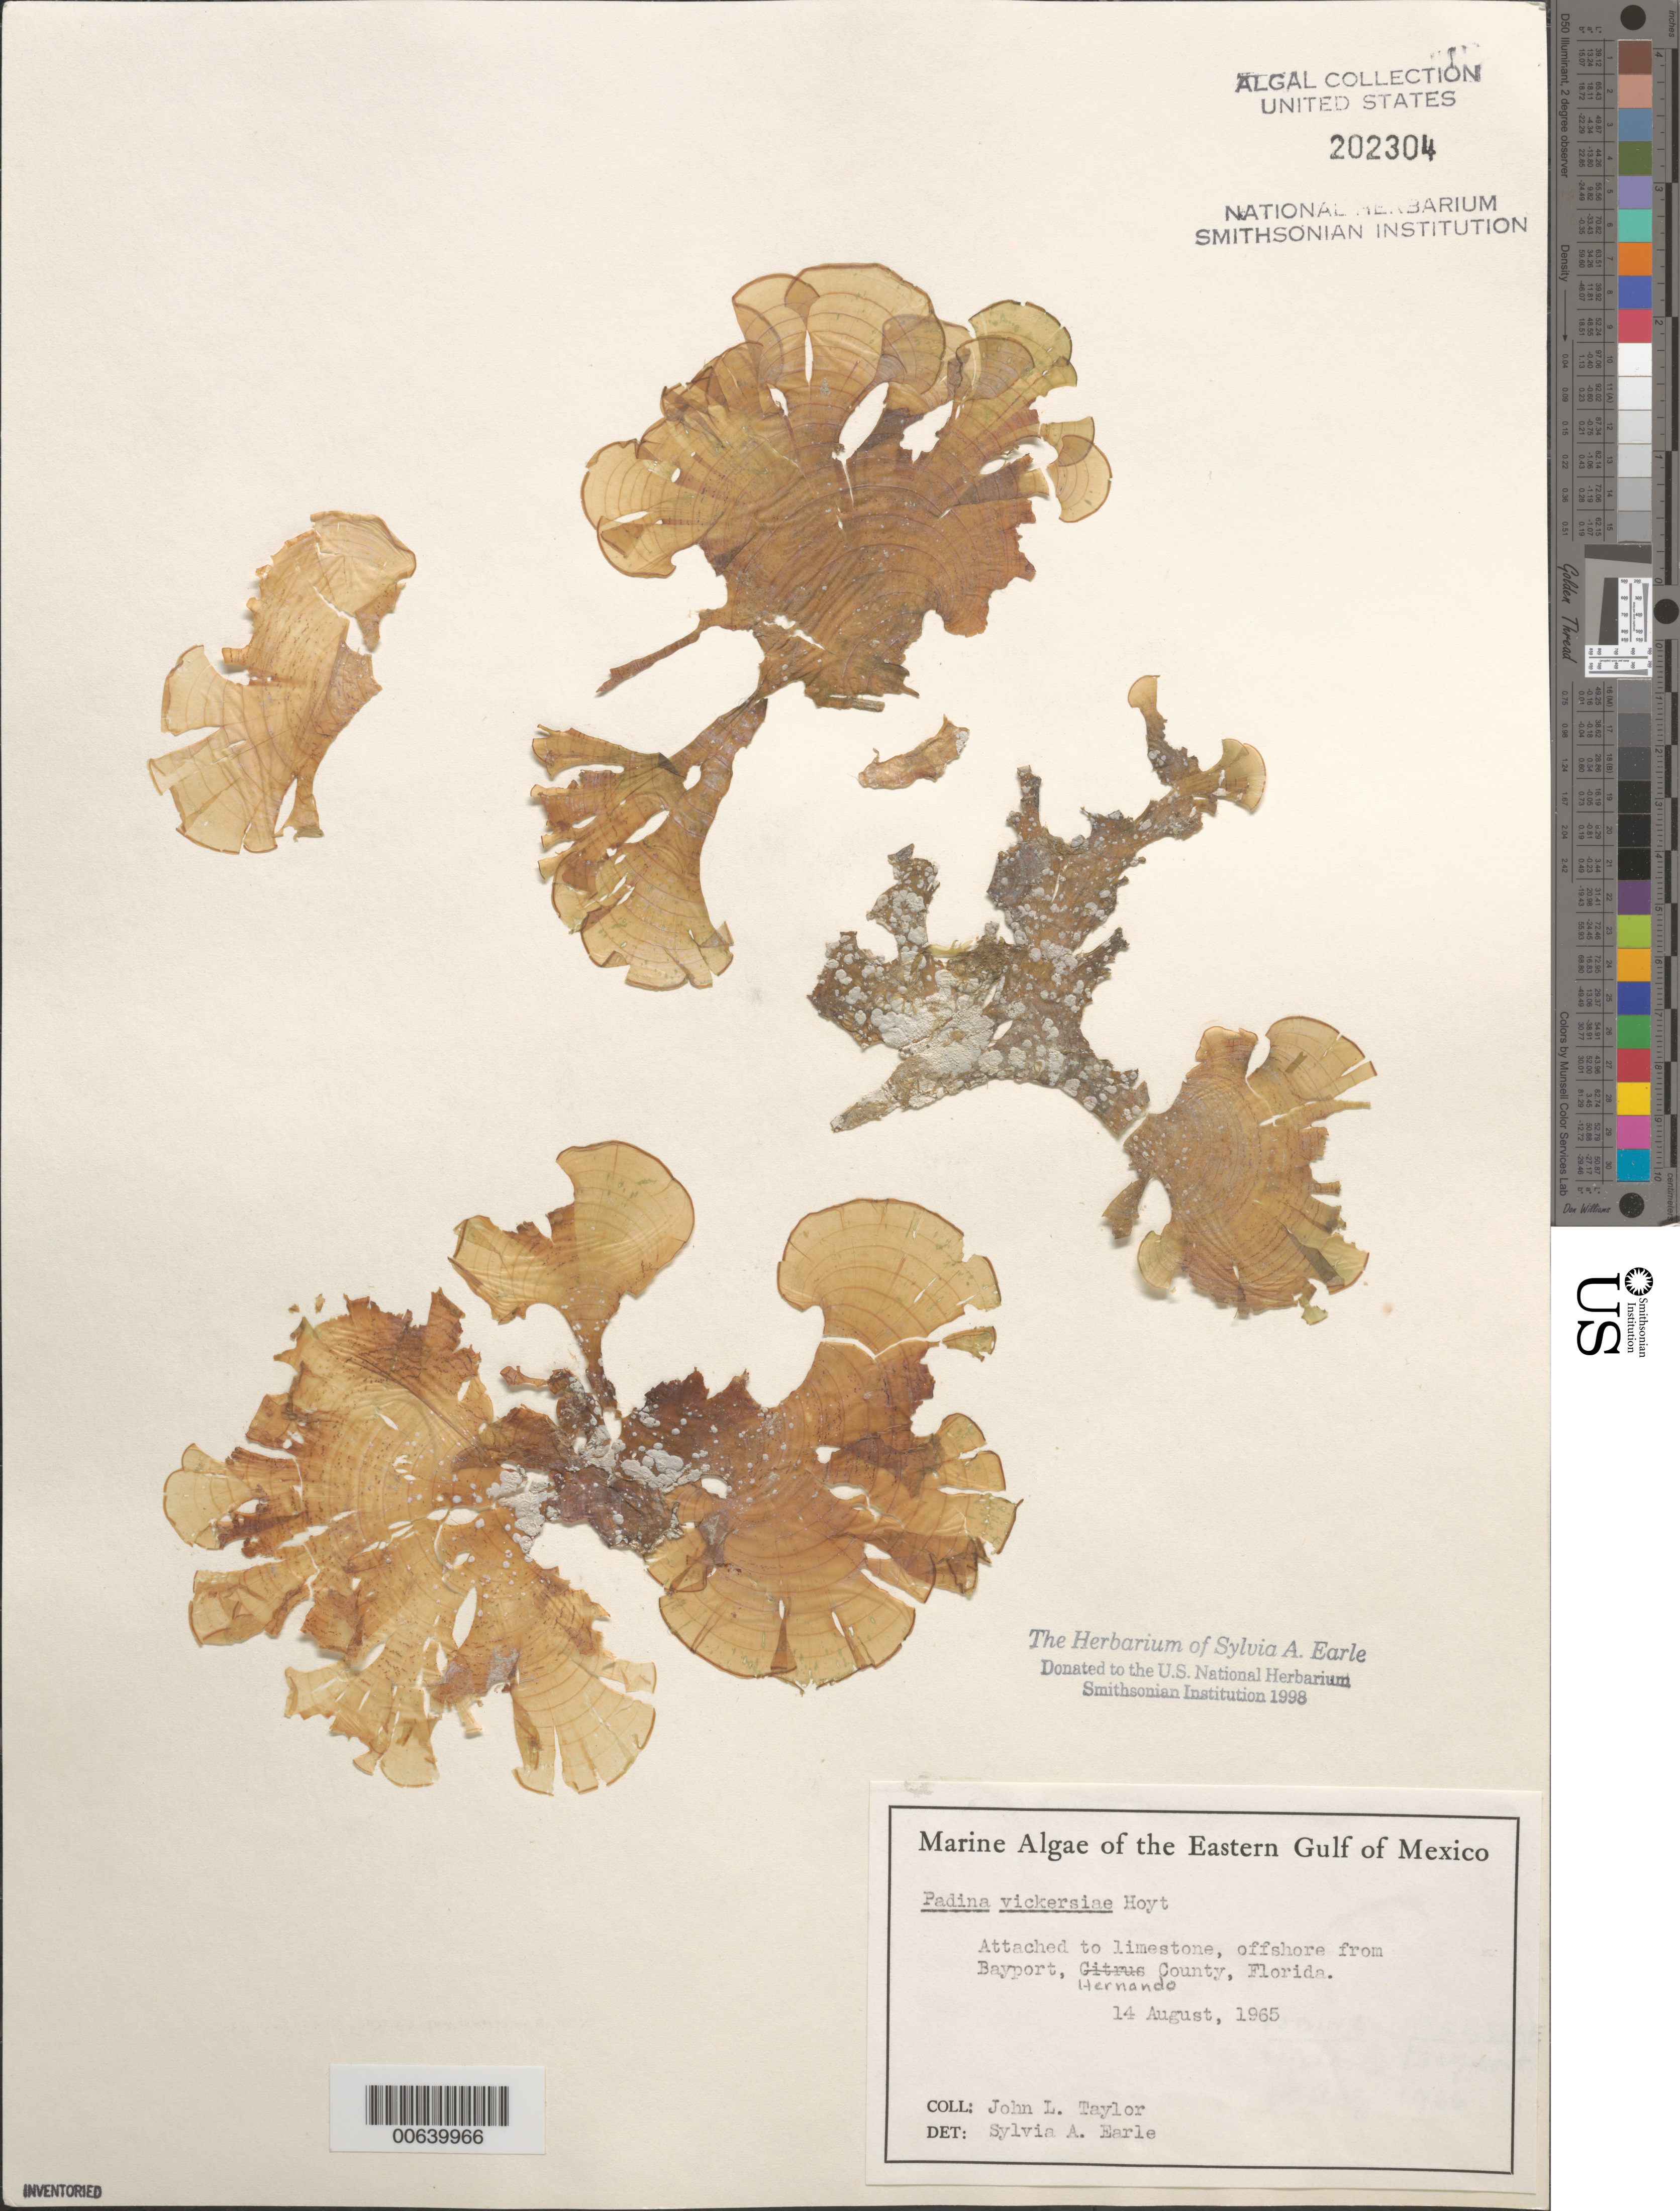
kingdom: Chromista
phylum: Ochrophyta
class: Phaeophyceae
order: Dictyotales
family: Dictyotaceae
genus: Padina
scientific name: Padina gymnospora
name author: (Kütz.) O.G. Sond.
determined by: Algae name updating Project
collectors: J. L. Taylor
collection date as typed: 14 Aug 1965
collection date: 1965-08-14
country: United States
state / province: Florida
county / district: Hernando County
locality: Off Bayport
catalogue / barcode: US 202304